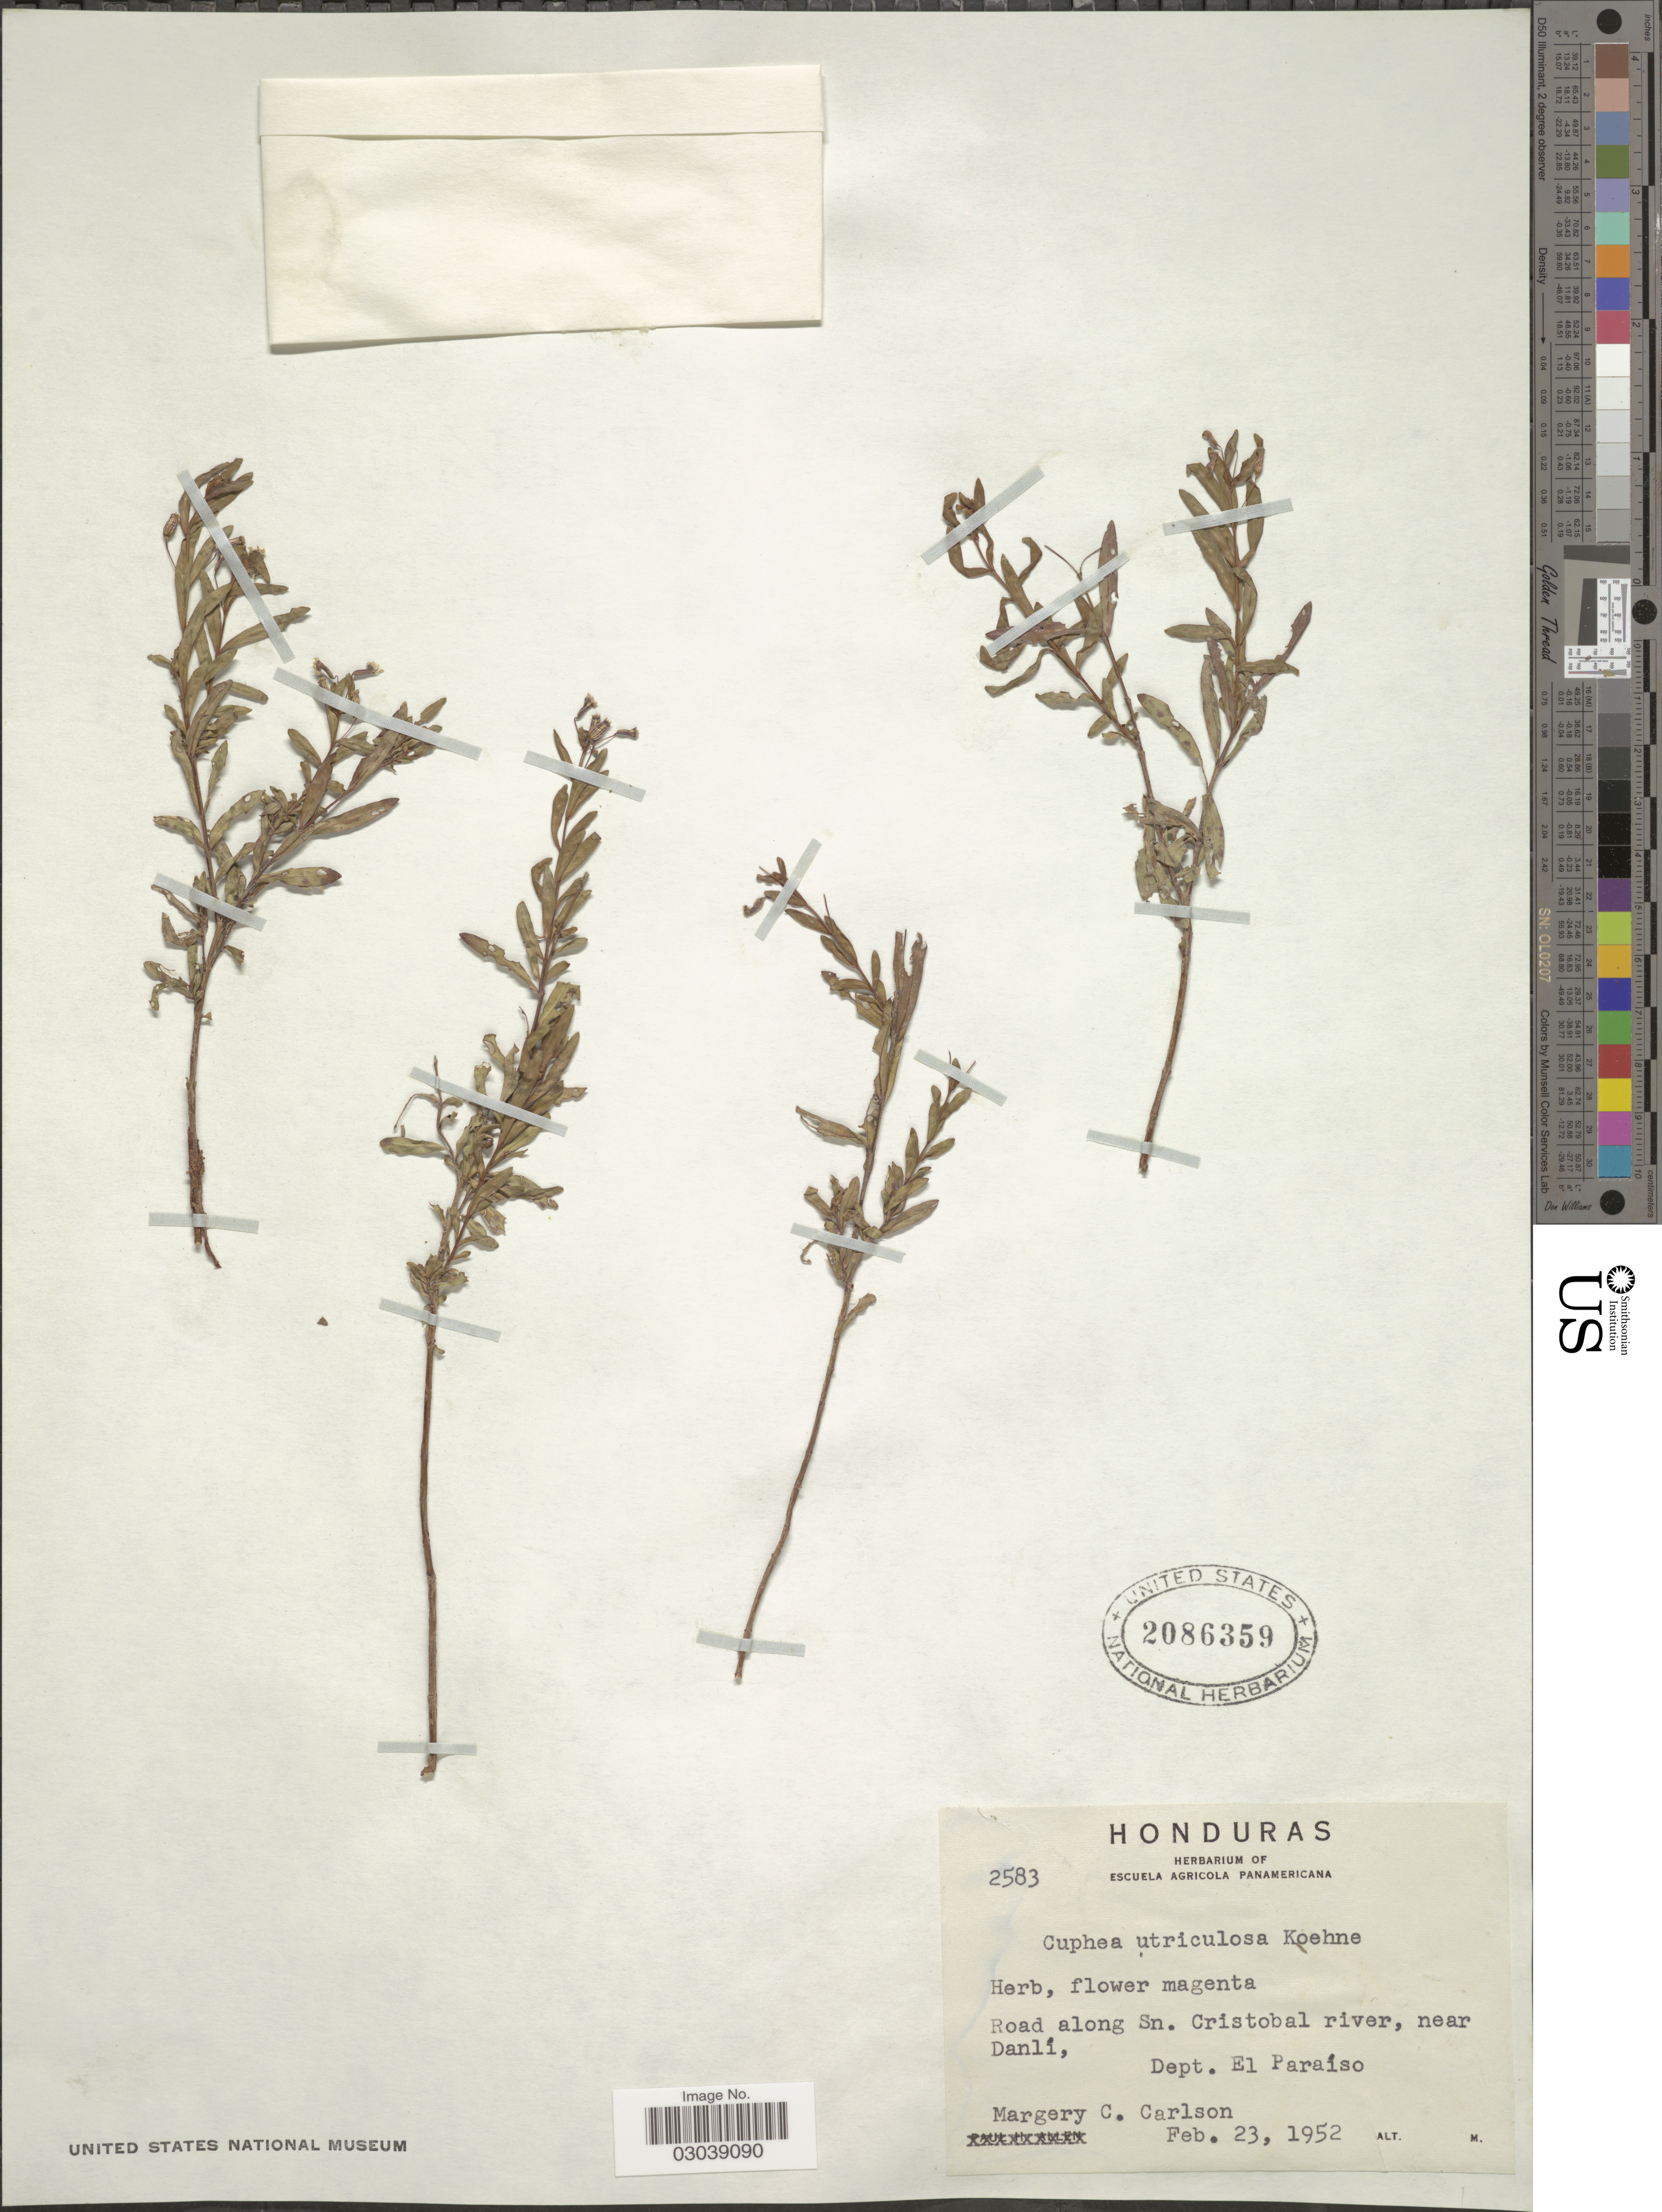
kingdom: Plantae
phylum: Tracheophyta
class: Magnoliopsida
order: Myrtales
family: Lythraceae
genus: Cuphea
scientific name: Cuphea utriculosa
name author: Koehne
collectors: M. C. Carlson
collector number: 2583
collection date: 1952-02-23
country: Honduras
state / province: El Paraíso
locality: Road along Sn. Cristobal river, near Danlí, Dept. El Paraíso.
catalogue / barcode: US 2086359